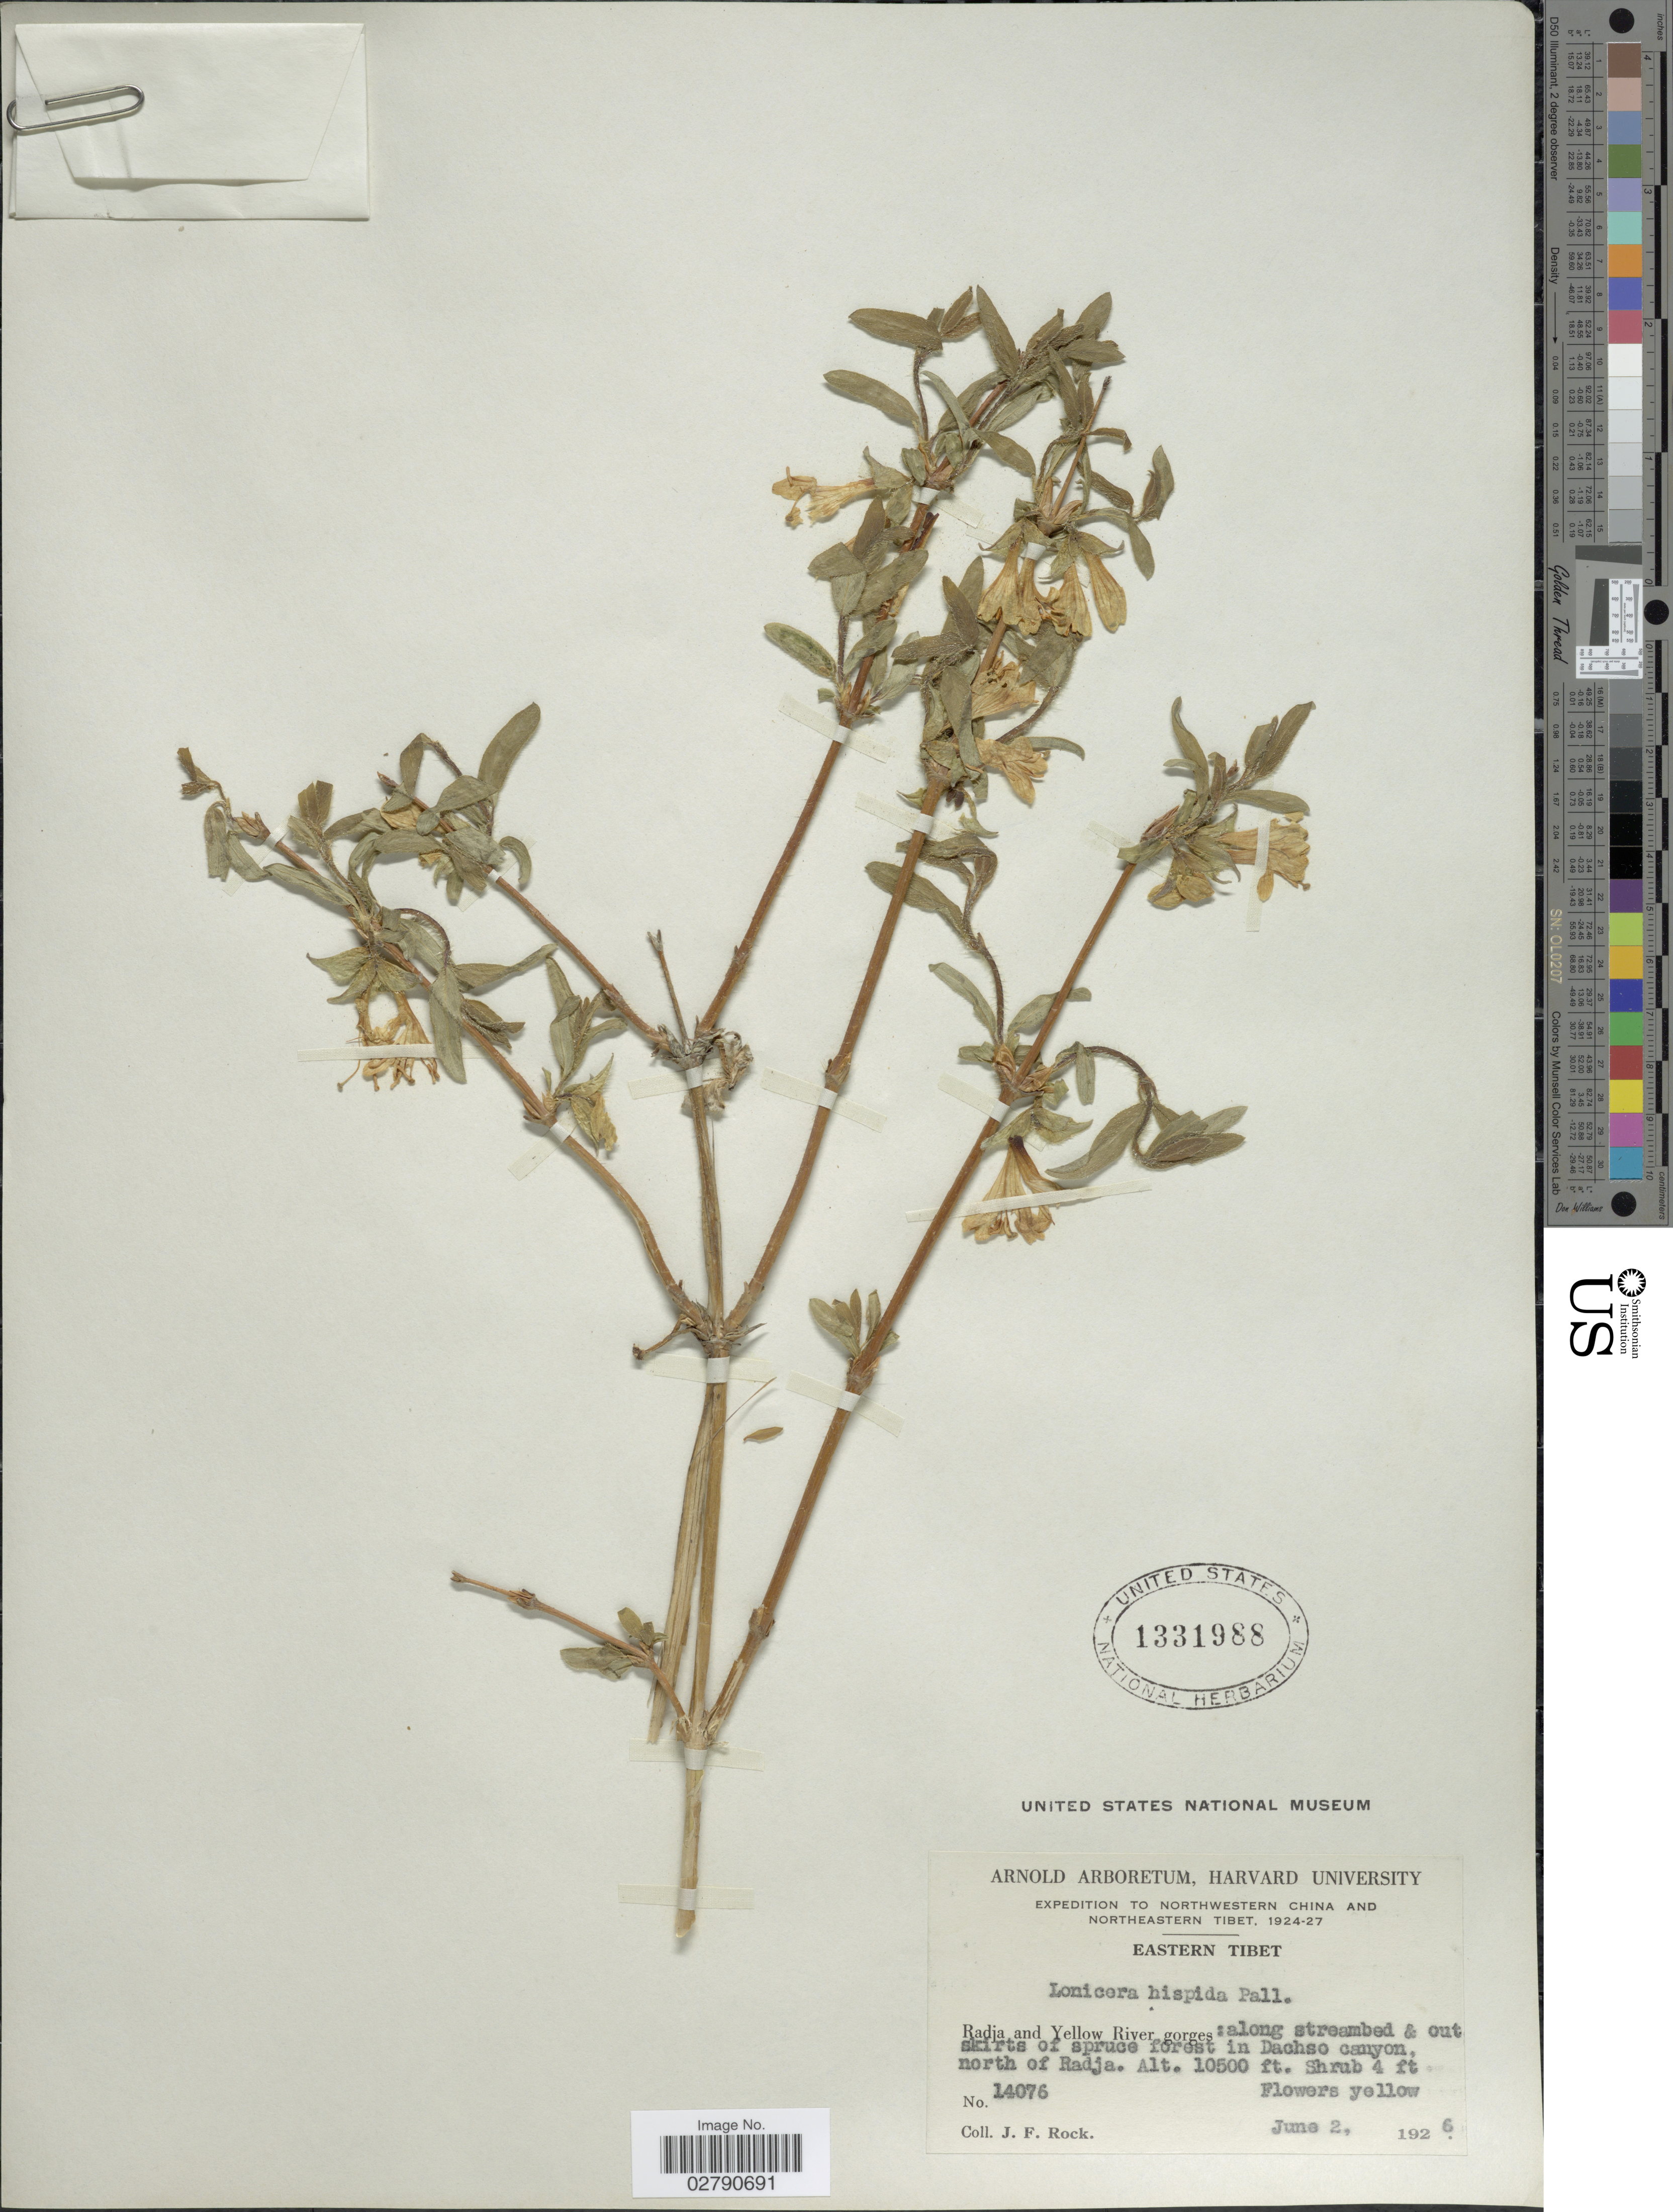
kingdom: Plantae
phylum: Tracheophyta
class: Magnoliopsida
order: Dipsacales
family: Caprifoliaceae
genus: Lonicera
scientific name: Lonicera hispida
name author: Pall. ex Roem. & Schult.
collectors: J. Rock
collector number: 14076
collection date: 1926-06-02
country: China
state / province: Xizang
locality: Northwestern China and Northeastern Tibet. Eastern Tibet. Radja and Yellow River gorges: along streambed & outskirts of spruce forest in Dachso canyon, north of Radja.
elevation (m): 3200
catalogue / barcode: US 1331988